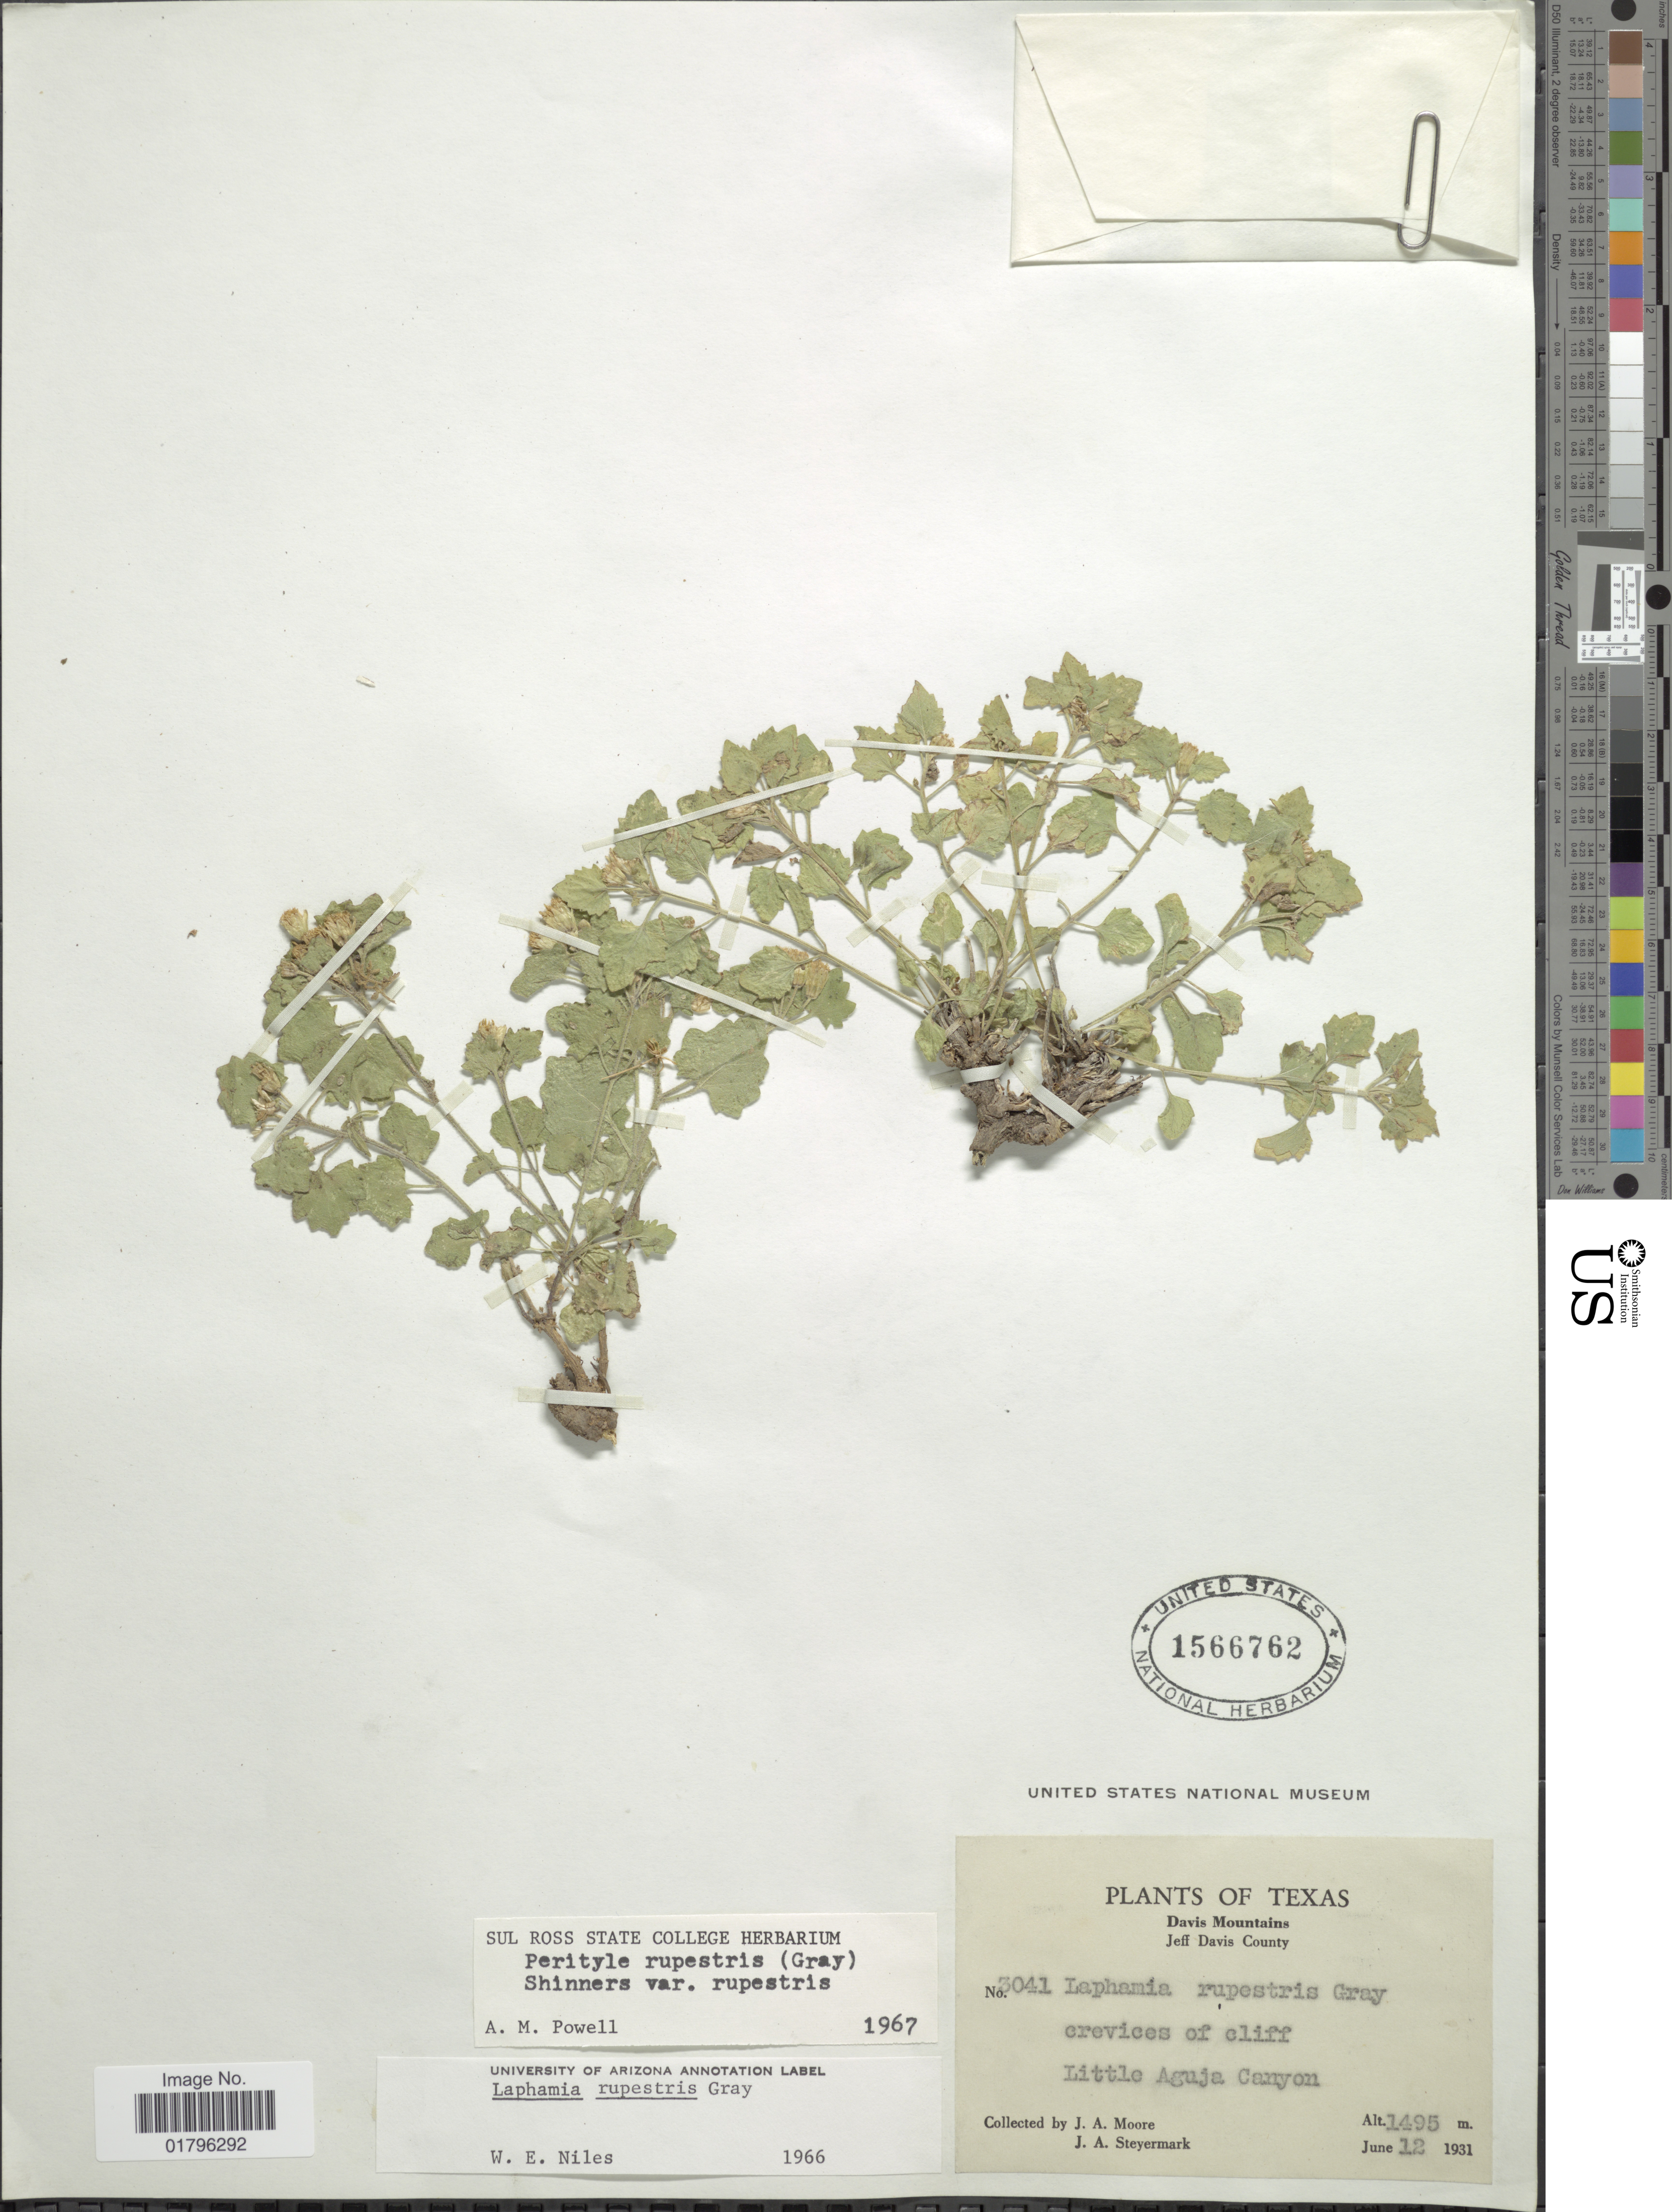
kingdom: Plantae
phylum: Tracheophyta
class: Magnoliopsida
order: Asterales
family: Asteraceae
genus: Perityle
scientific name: Perityle rupestris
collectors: J. A. Moore & J. Steyermark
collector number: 3041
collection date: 1931-06-12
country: United States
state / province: Texas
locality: Davis Mountains, Jeff Davis County, Little Aguja Canyon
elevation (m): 1495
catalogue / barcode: US 1566762